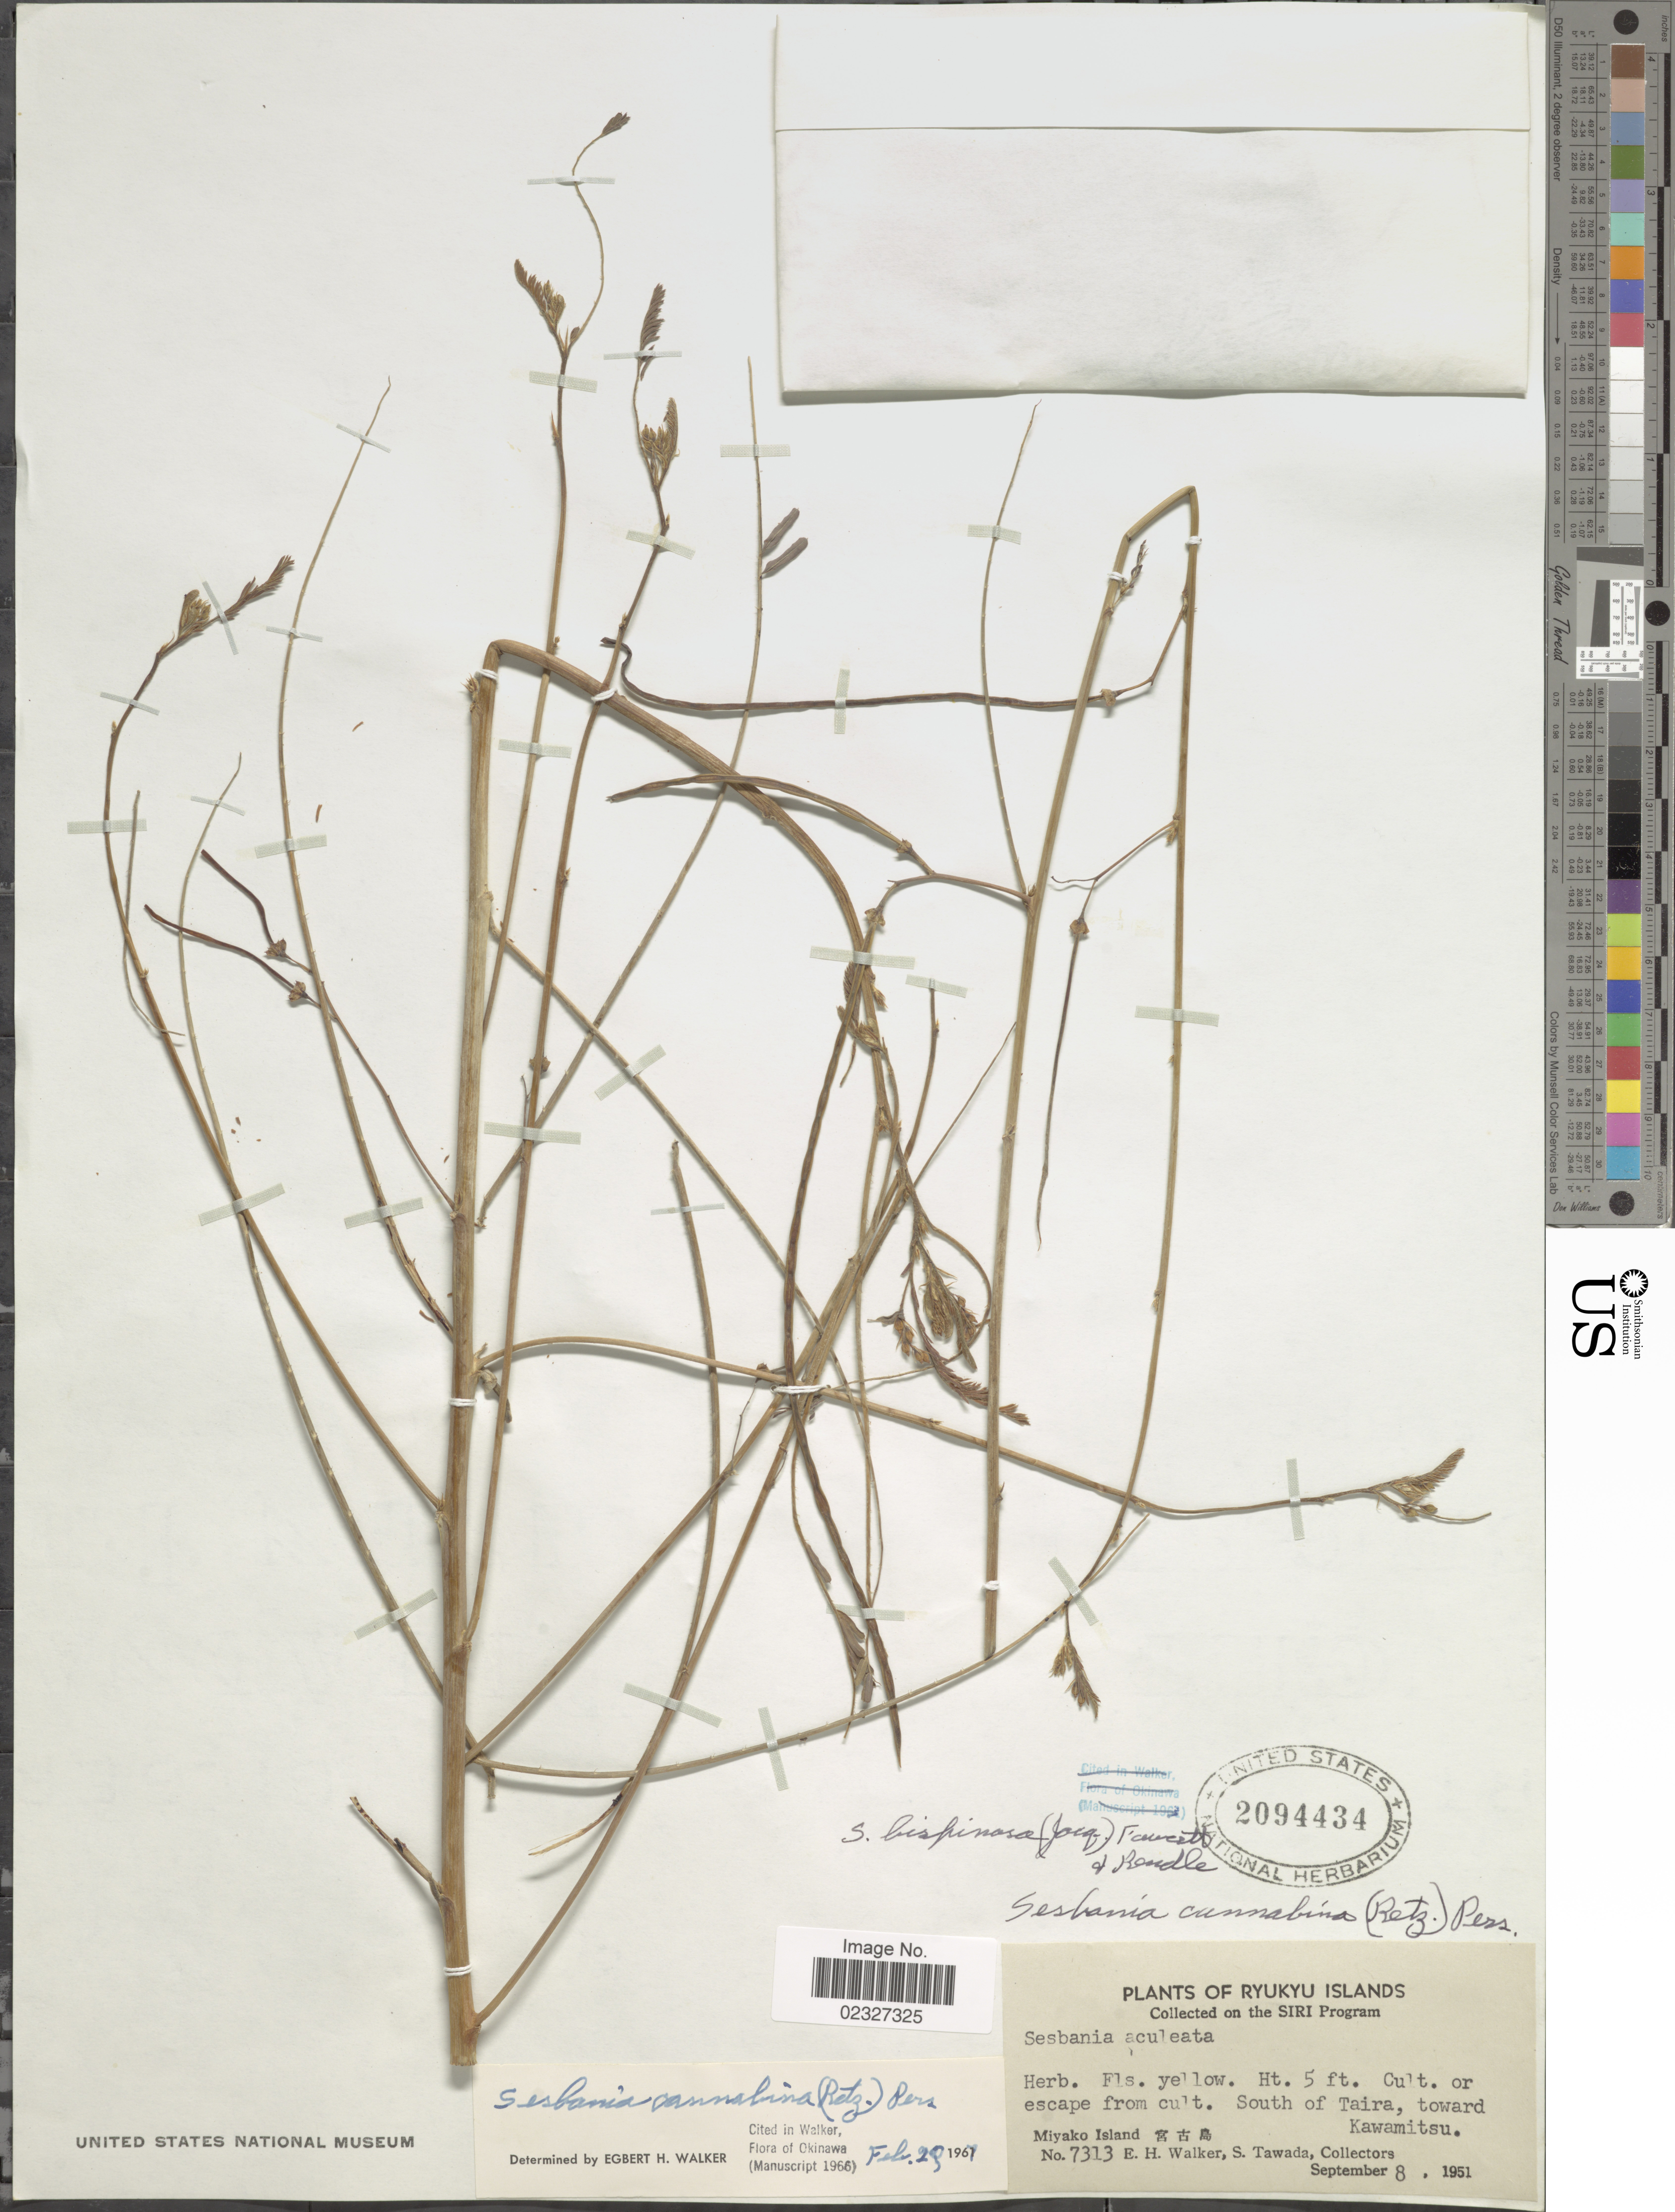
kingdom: Plantae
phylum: Tracheophyta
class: Magnoliopsida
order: Fabales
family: Fabaceae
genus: Sesbania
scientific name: Sesbania bispinosa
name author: (Jacq.) Steud.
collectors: E. H. Walker & S. Tawada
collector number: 7313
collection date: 1951-09-08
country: Japan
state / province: Okinawa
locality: Ryukyu Islands, South of Taira, toward Kawamitsu, Miyako Island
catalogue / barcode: US 2094434